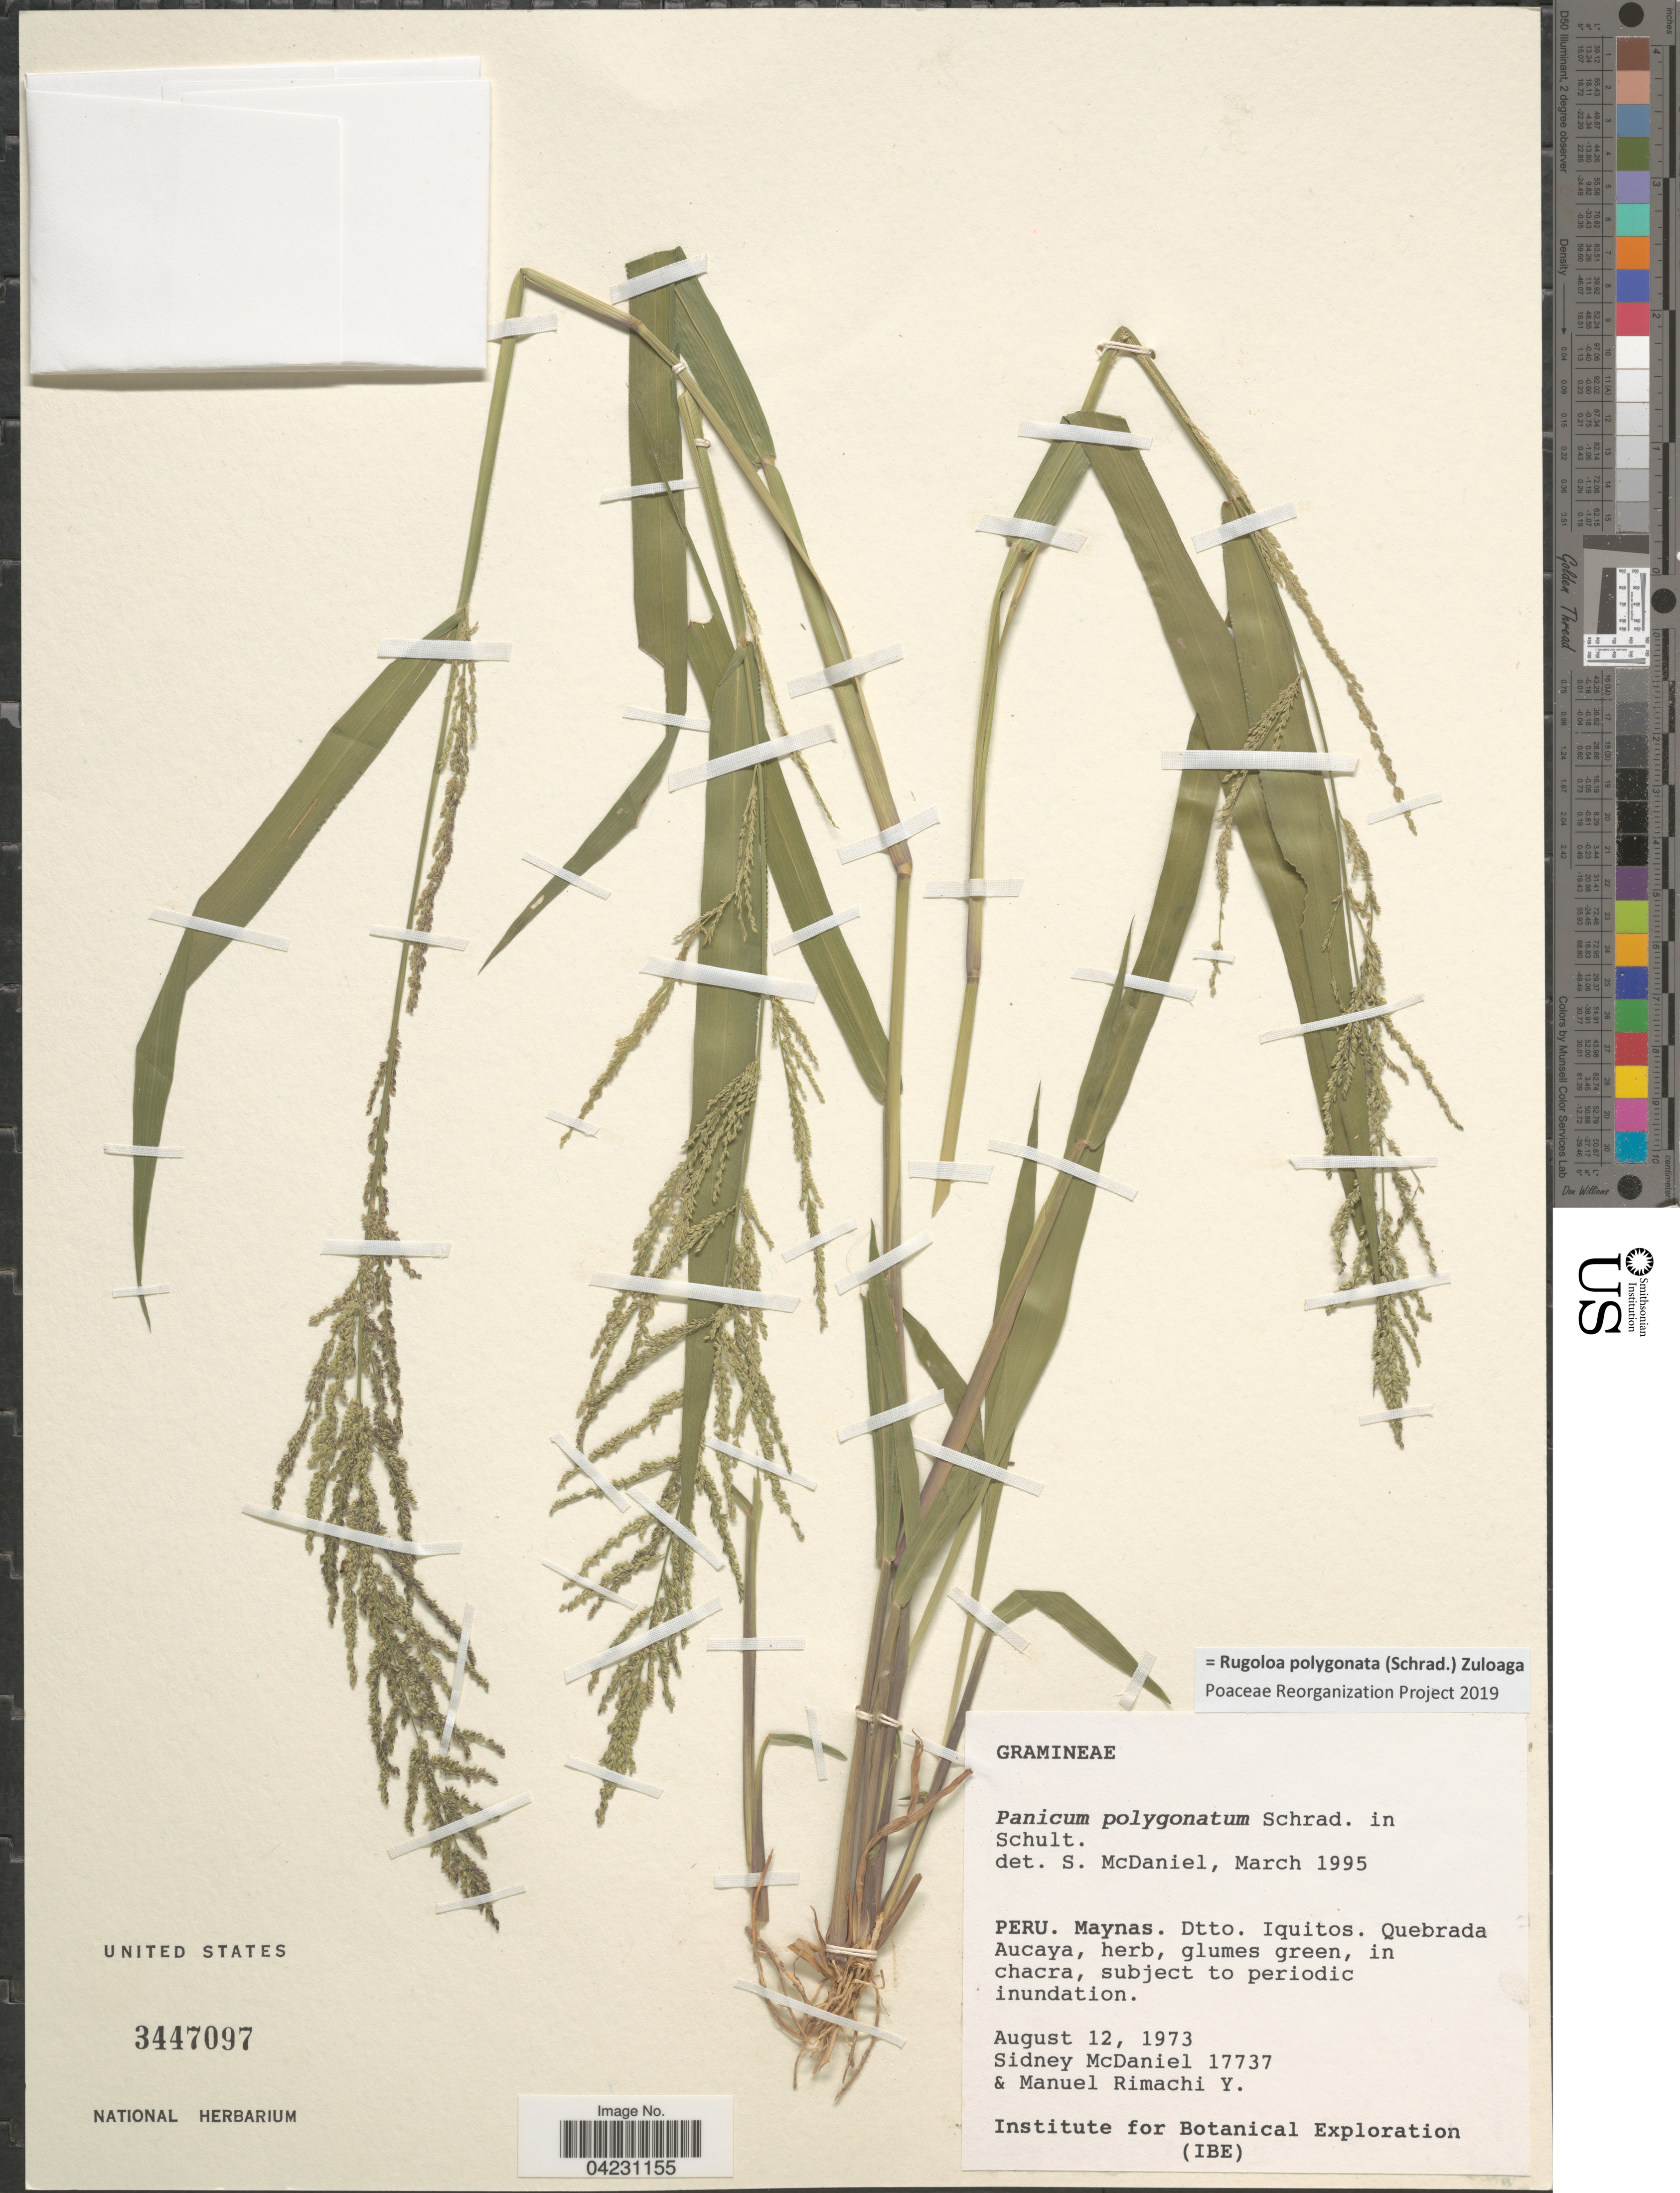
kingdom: Plantae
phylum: Tracheophyta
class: Liliopsida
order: Poales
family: Poaceae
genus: Rugoloa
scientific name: Rugoloa polygonata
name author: (Schrad.) Zuloaga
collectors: S. McDaniel & M. Rimachi Y.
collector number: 17737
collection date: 1973-08-12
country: Peru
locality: Maynas. Dtto. Iquitos. Quebrada Aucaya. Institute for Botanical Exploration (IBE).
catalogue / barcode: US 3447097